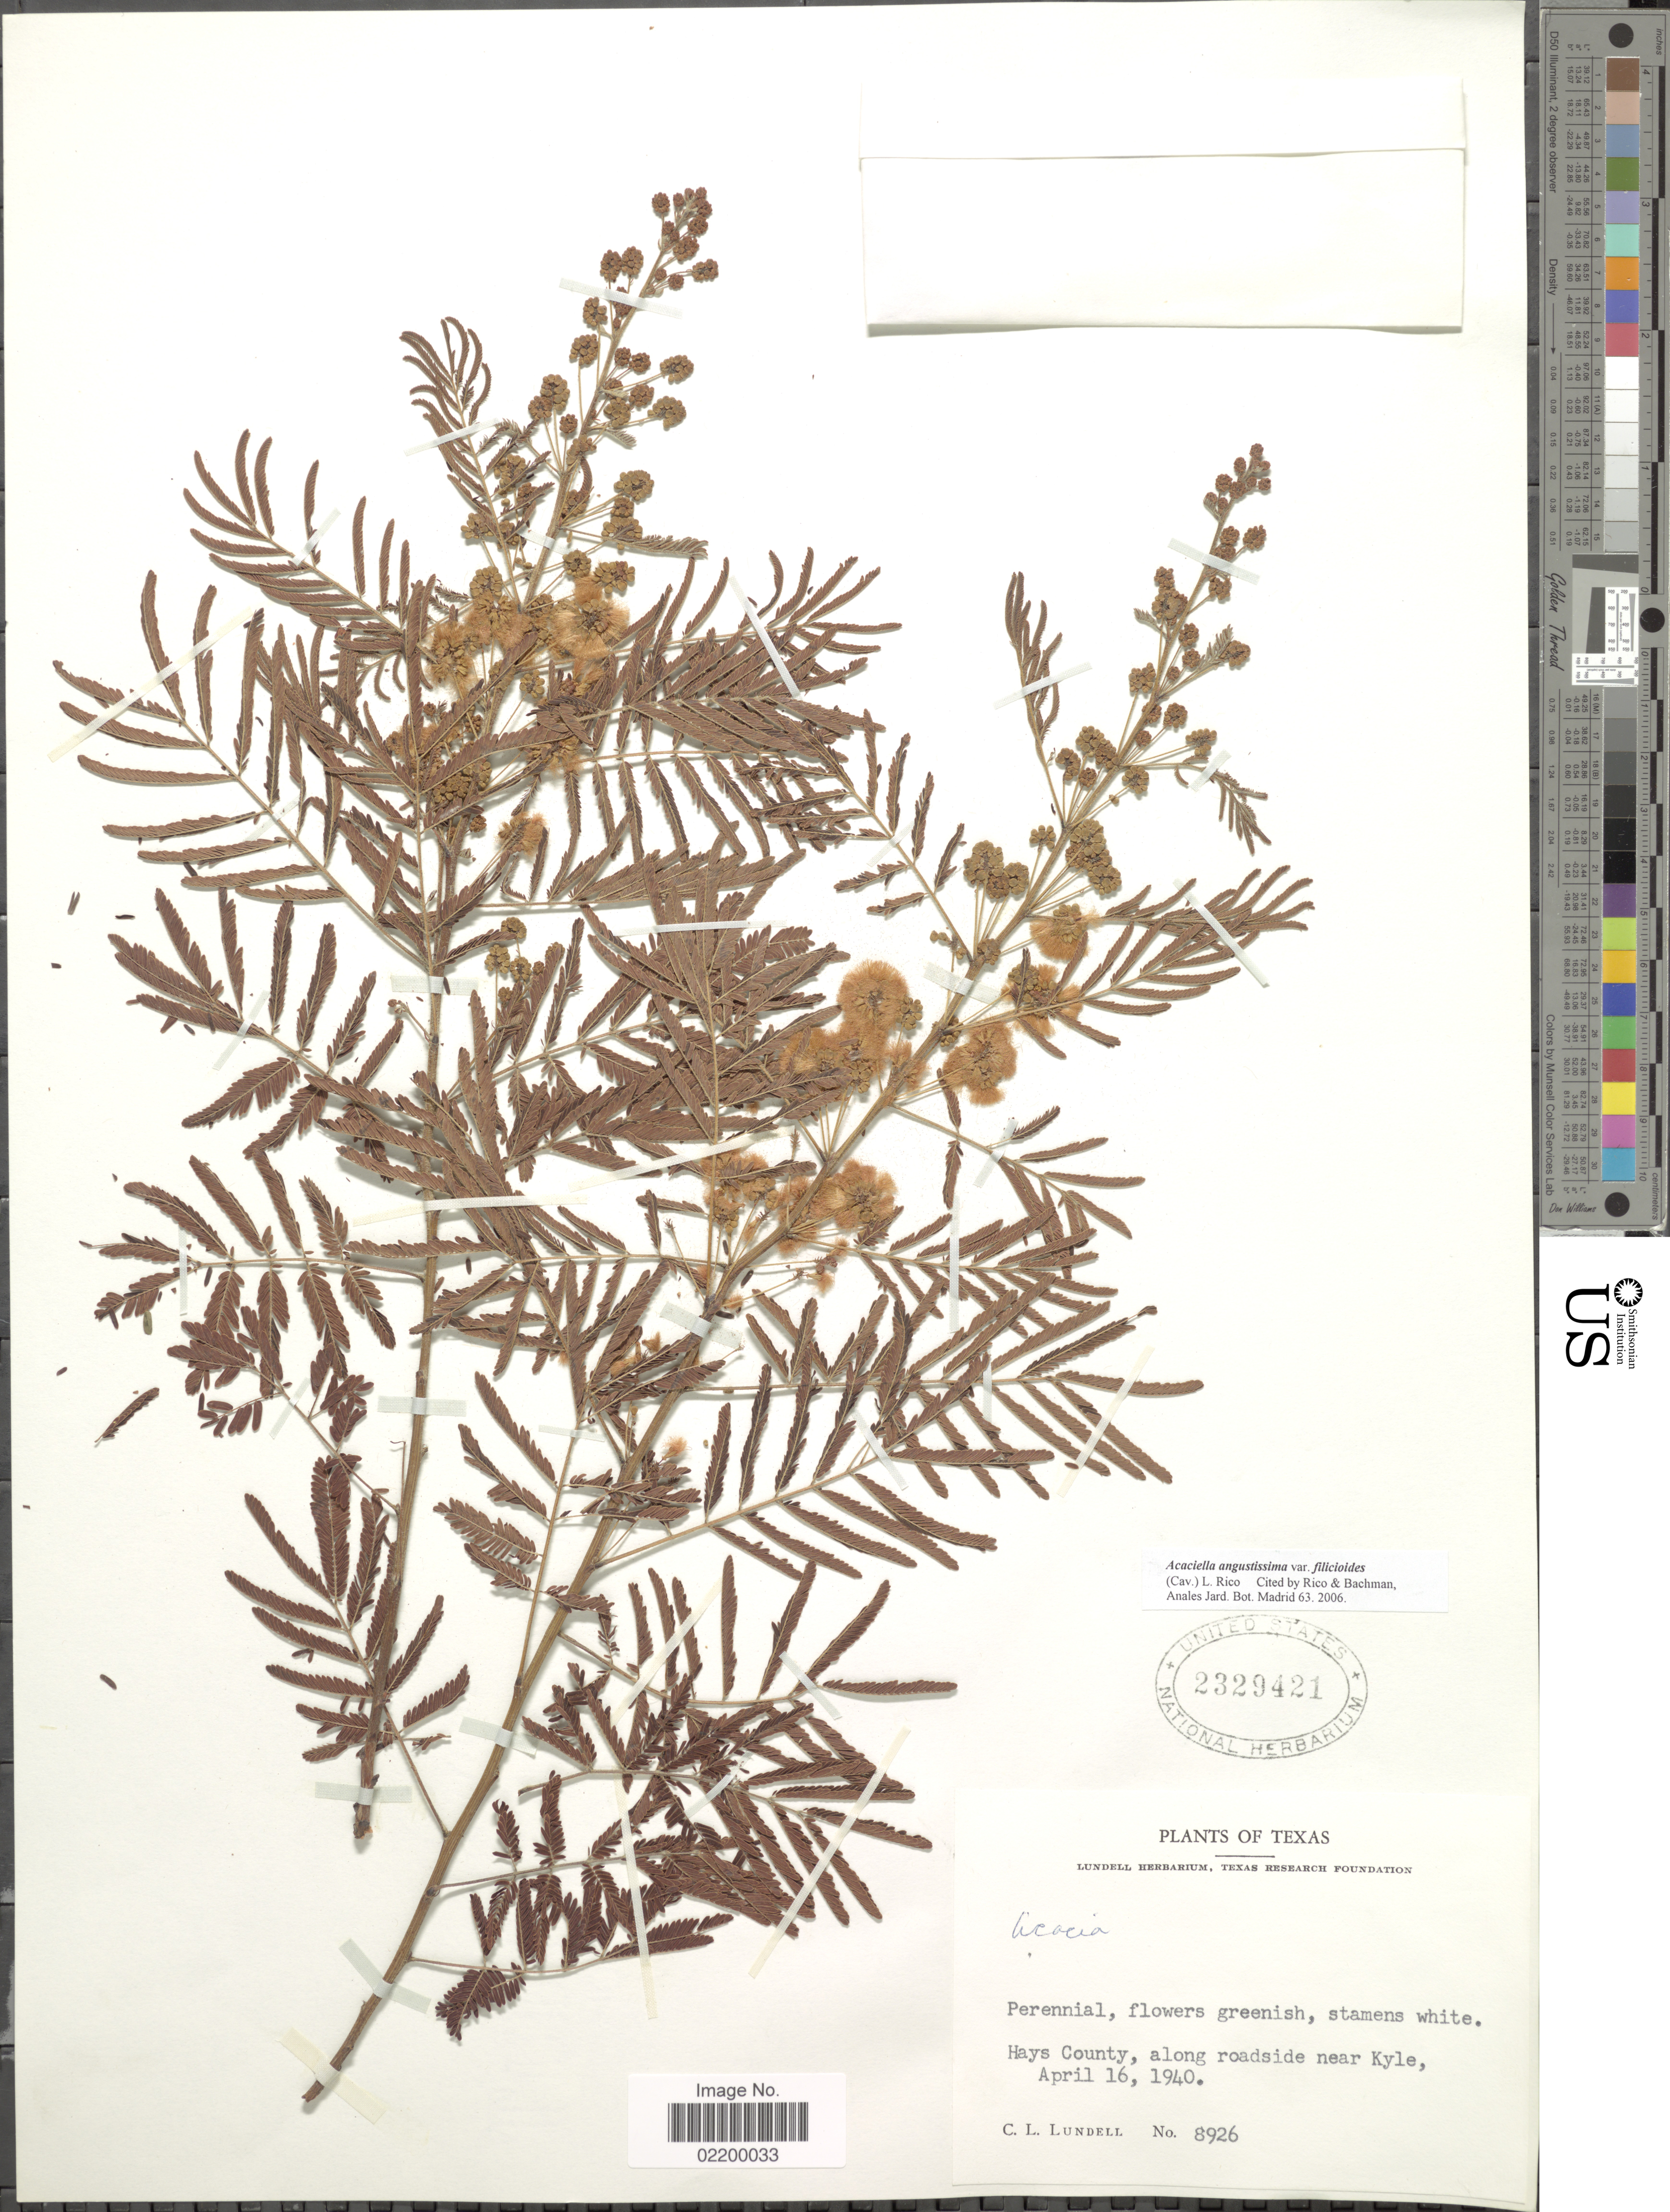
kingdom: Plantae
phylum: Tracheophyta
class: Magnoliopsida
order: Fabales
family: Fabaceae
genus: Acaciella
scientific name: Acaciella angustissima var. filicioides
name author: (Cav.) L. Rico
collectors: C. L. Lundell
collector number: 8926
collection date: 1940-04-16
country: United States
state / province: Texas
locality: Hays County, along roadside near Kyle.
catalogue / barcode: US 2329421